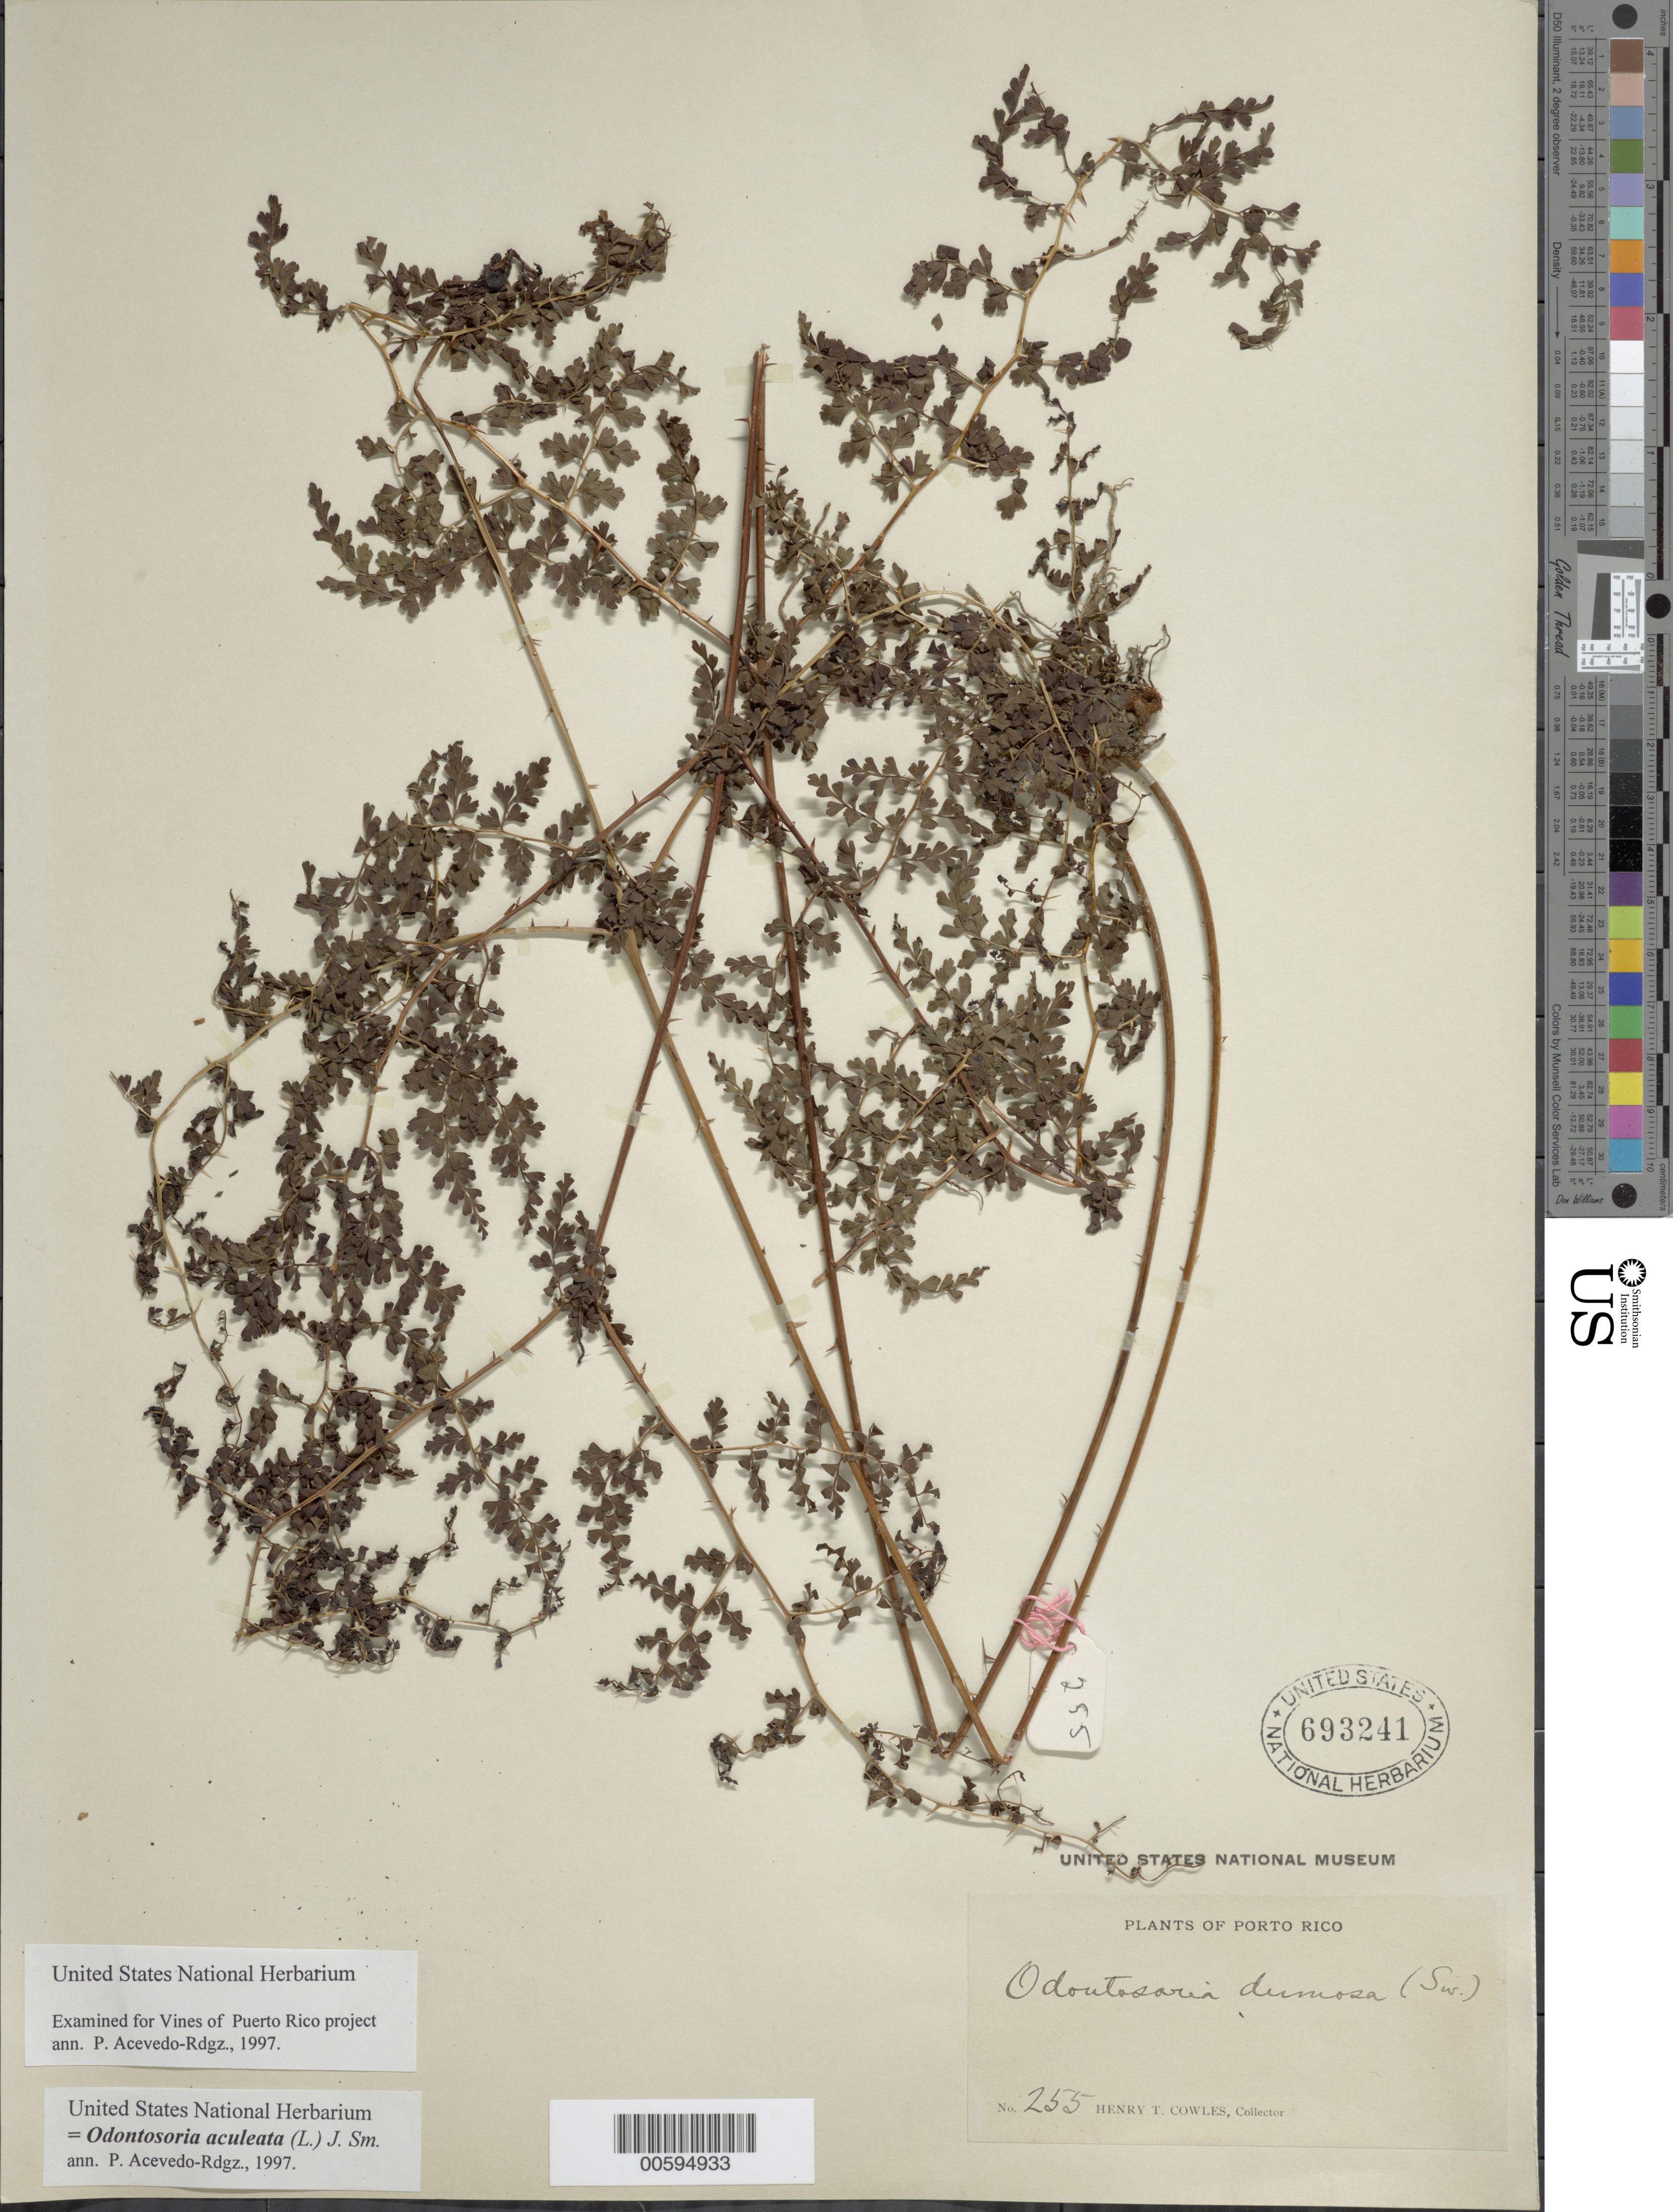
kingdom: Plantae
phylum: Tracheophyta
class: Polypodiopsida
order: Polypodiales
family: Lindsaeaceae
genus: Odontosoria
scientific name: Odontosoria aculeata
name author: (L.) J. Sm.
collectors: H. Irwin & et al.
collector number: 48154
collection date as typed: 10 Sep 1960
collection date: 1960-09-10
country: French Guiana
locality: Cachoeira Tres Saltos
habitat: Forest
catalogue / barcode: US 2447787-2